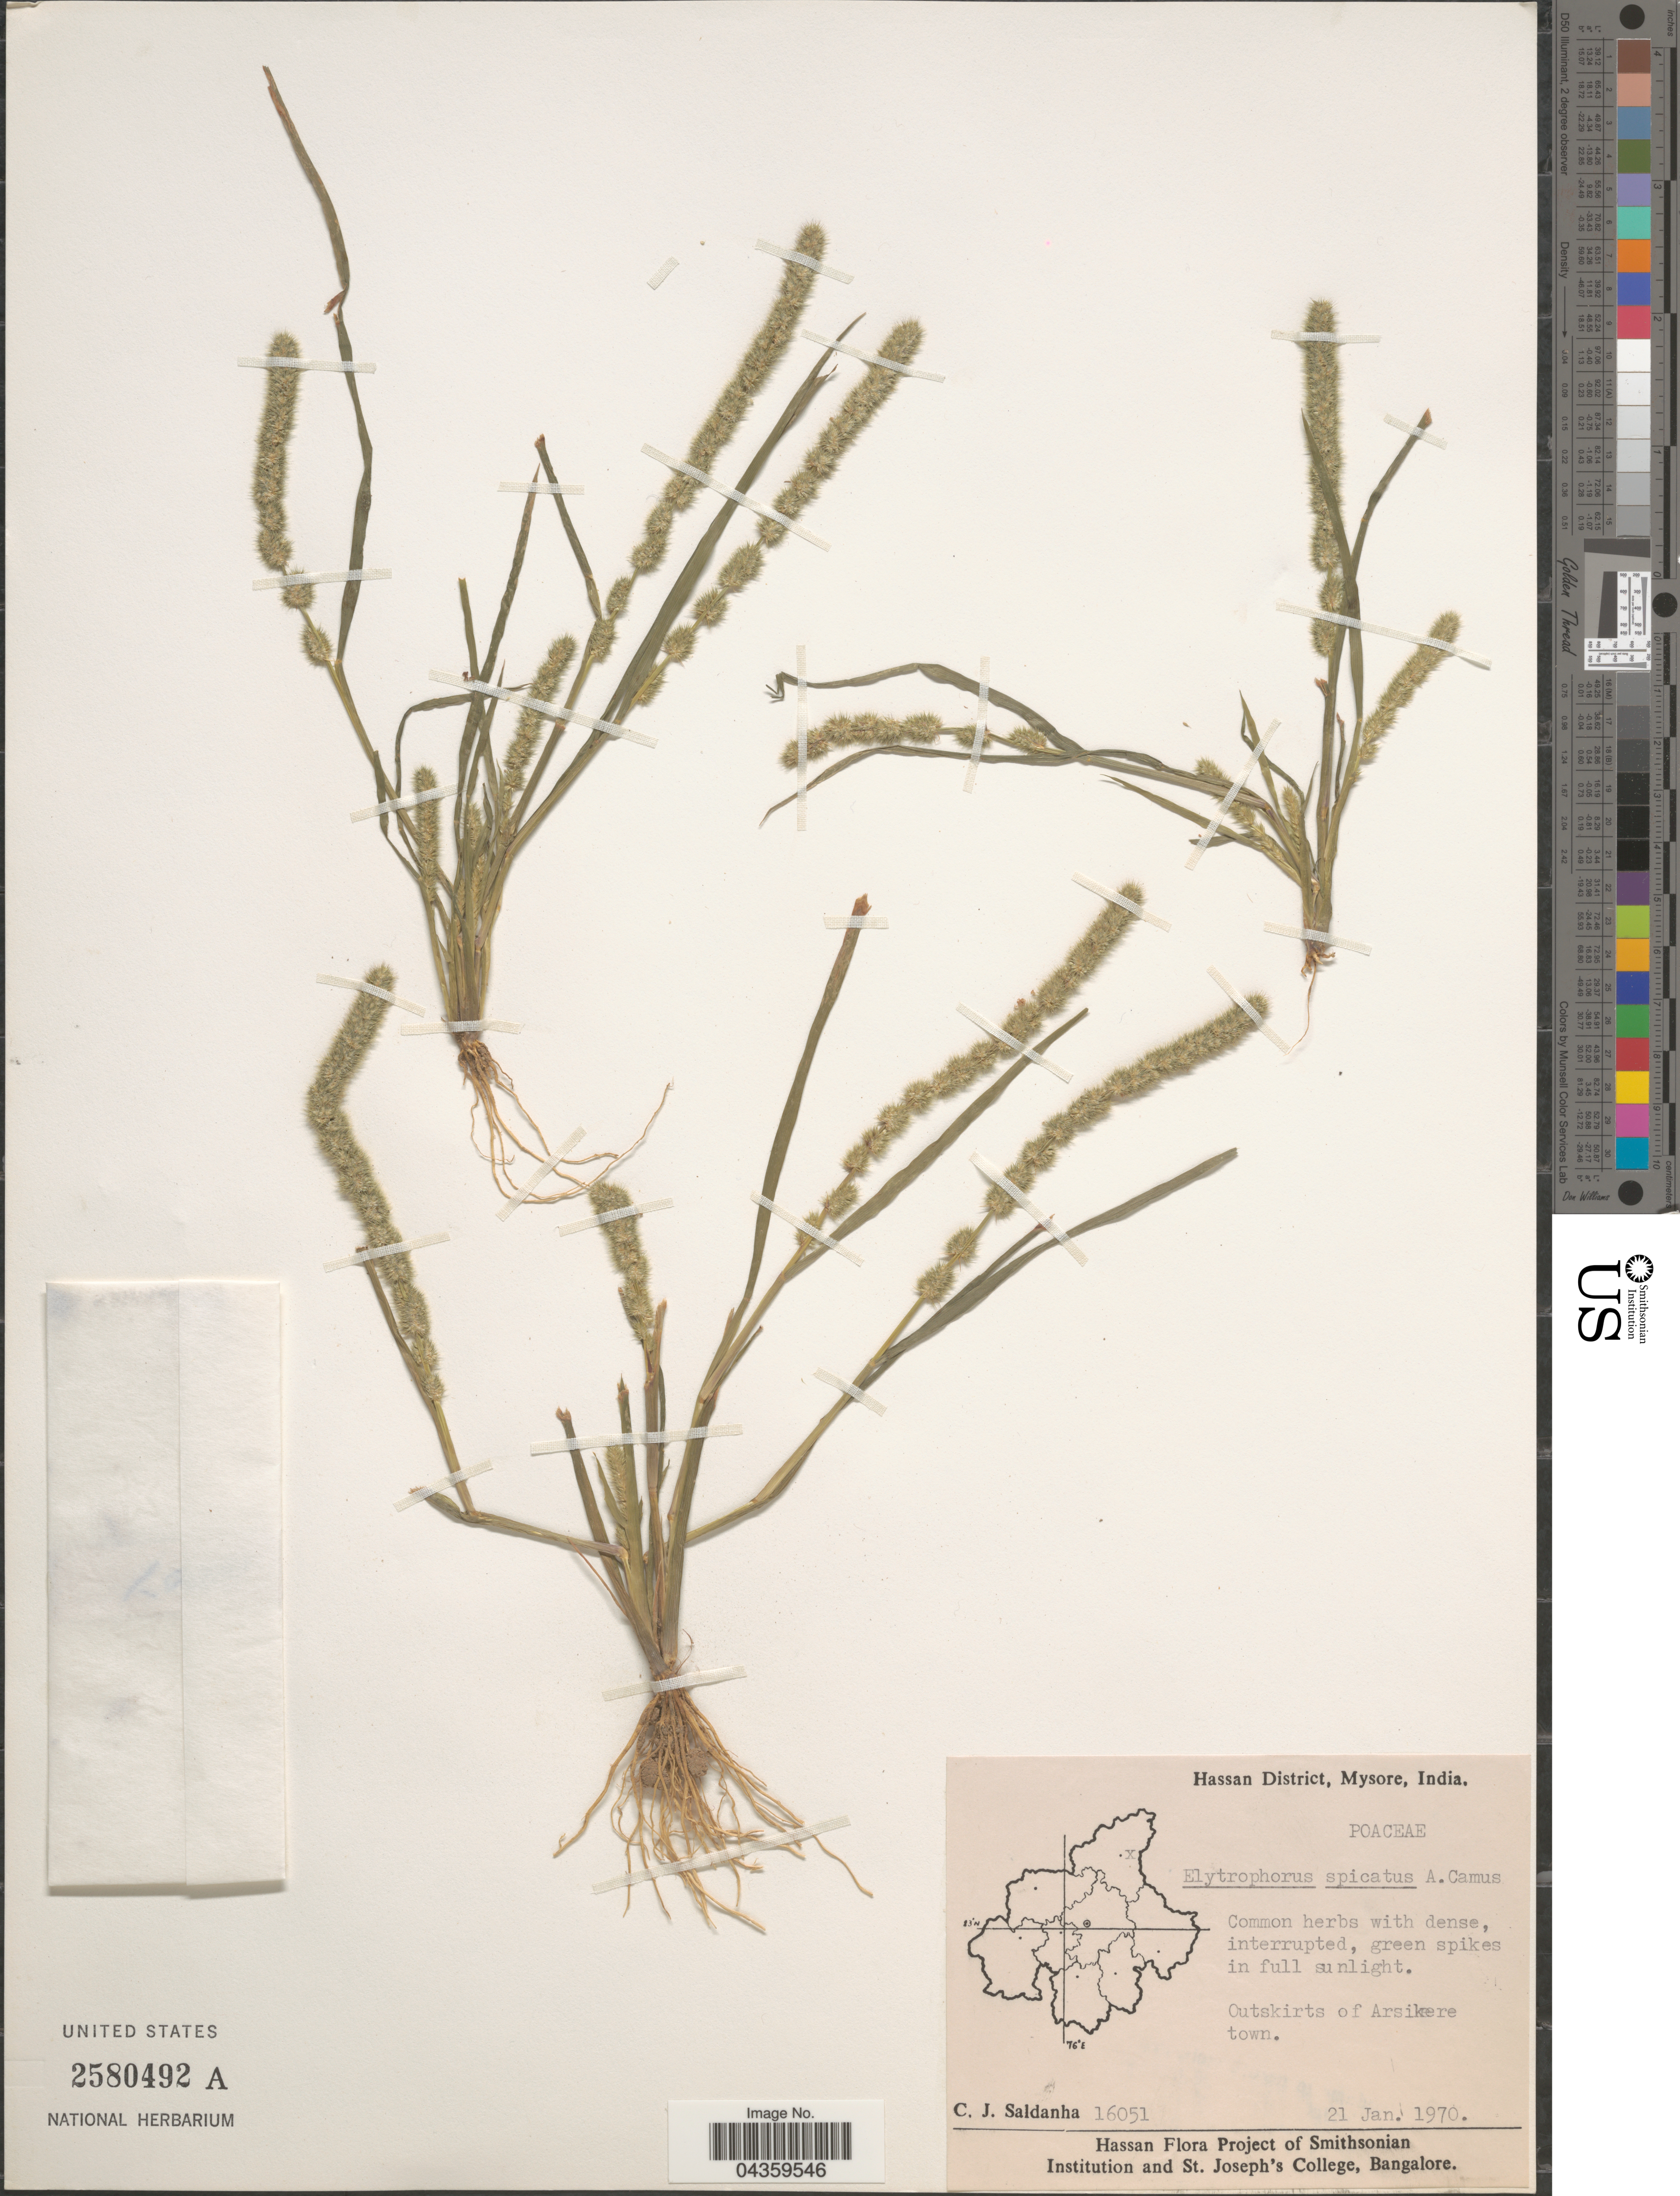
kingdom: Plantae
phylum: Tracheophyta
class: Liliopsida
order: Poales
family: Poaceae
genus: Elytrophorus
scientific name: Elytrophorus spicatus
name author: (Willd.) A. Camus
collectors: C. Saldanha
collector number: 16051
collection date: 1970-01-21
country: India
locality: Hassan District, Mysore. Outskirts of Arsikere town.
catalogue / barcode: US 2580492A